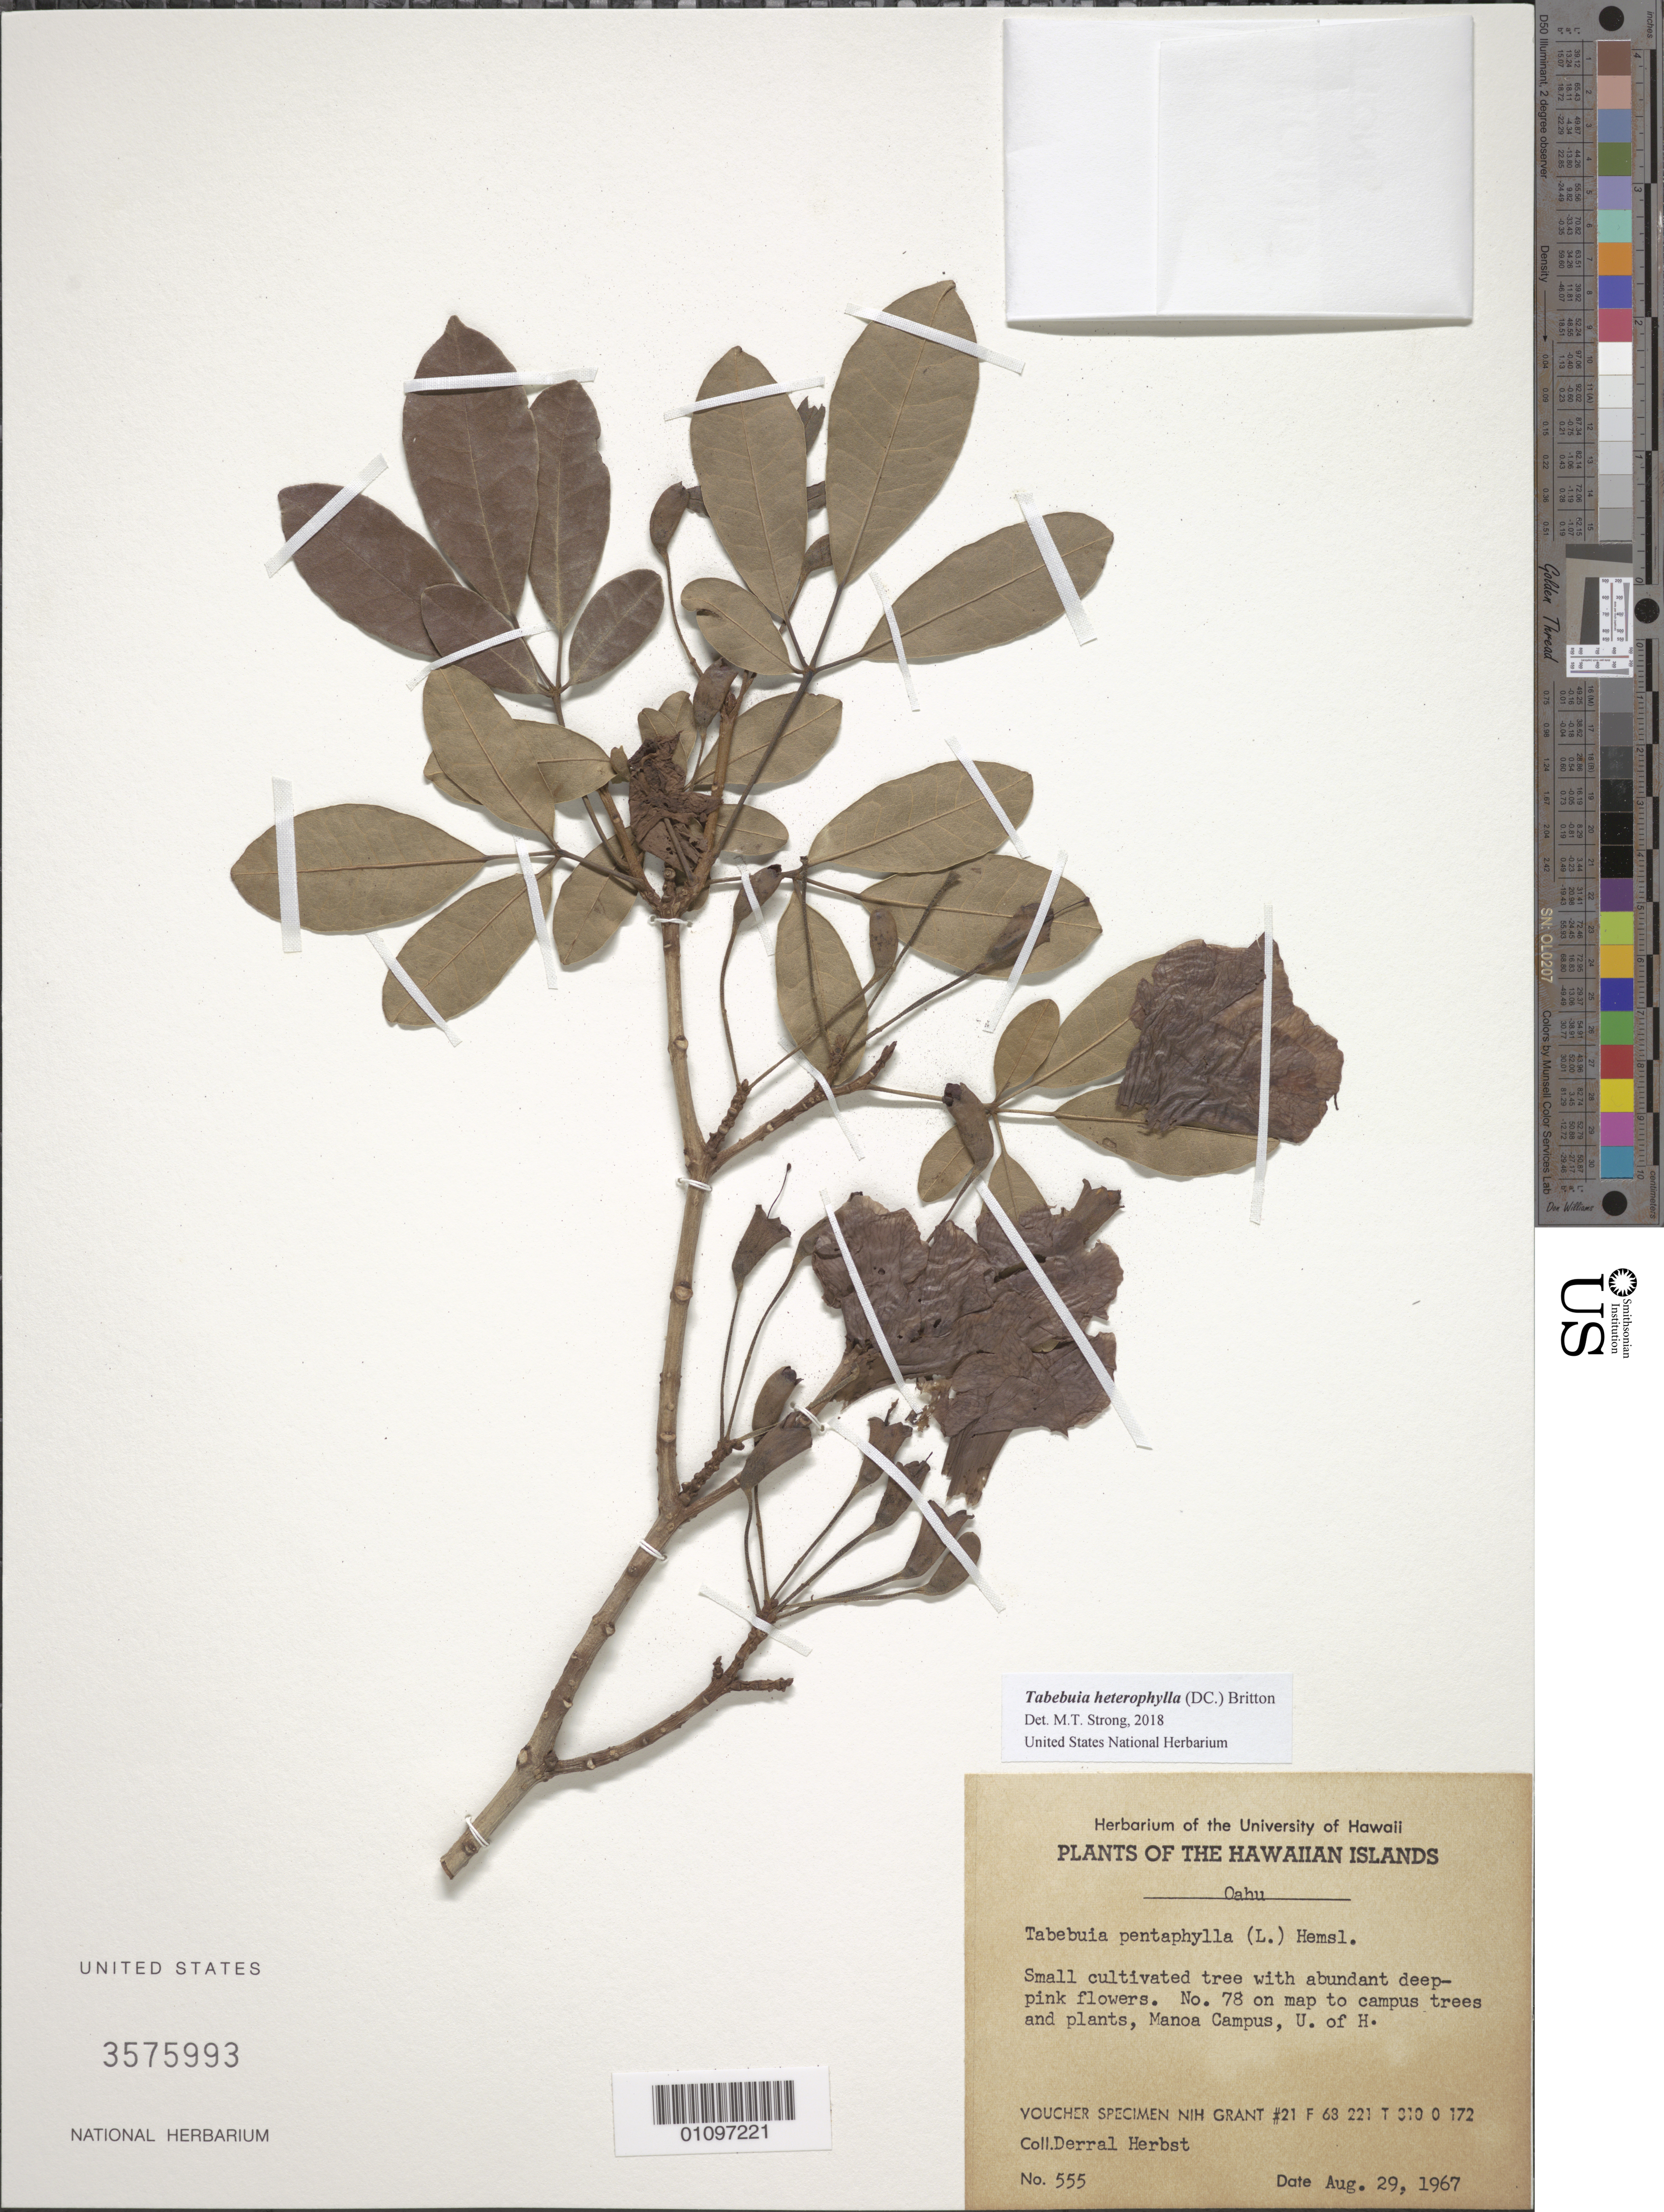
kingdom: Plantae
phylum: Tracheophyta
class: Magnoliopsida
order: Lamiales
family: Bignoniaceae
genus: Tabebuia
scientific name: Tabebuia heterophylla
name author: (DC.) Britton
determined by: Strong, M. T., (US), Smithsonian Institution - National Museum of Natural History (UNITED STATES)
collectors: D. R. Herbst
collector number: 555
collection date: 1967-08-29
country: United States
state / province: Hawaii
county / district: Honolulu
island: Oahu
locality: University of Hawaii Manoa Campus, number 78 on map of campus trees and plants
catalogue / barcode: US 3575993